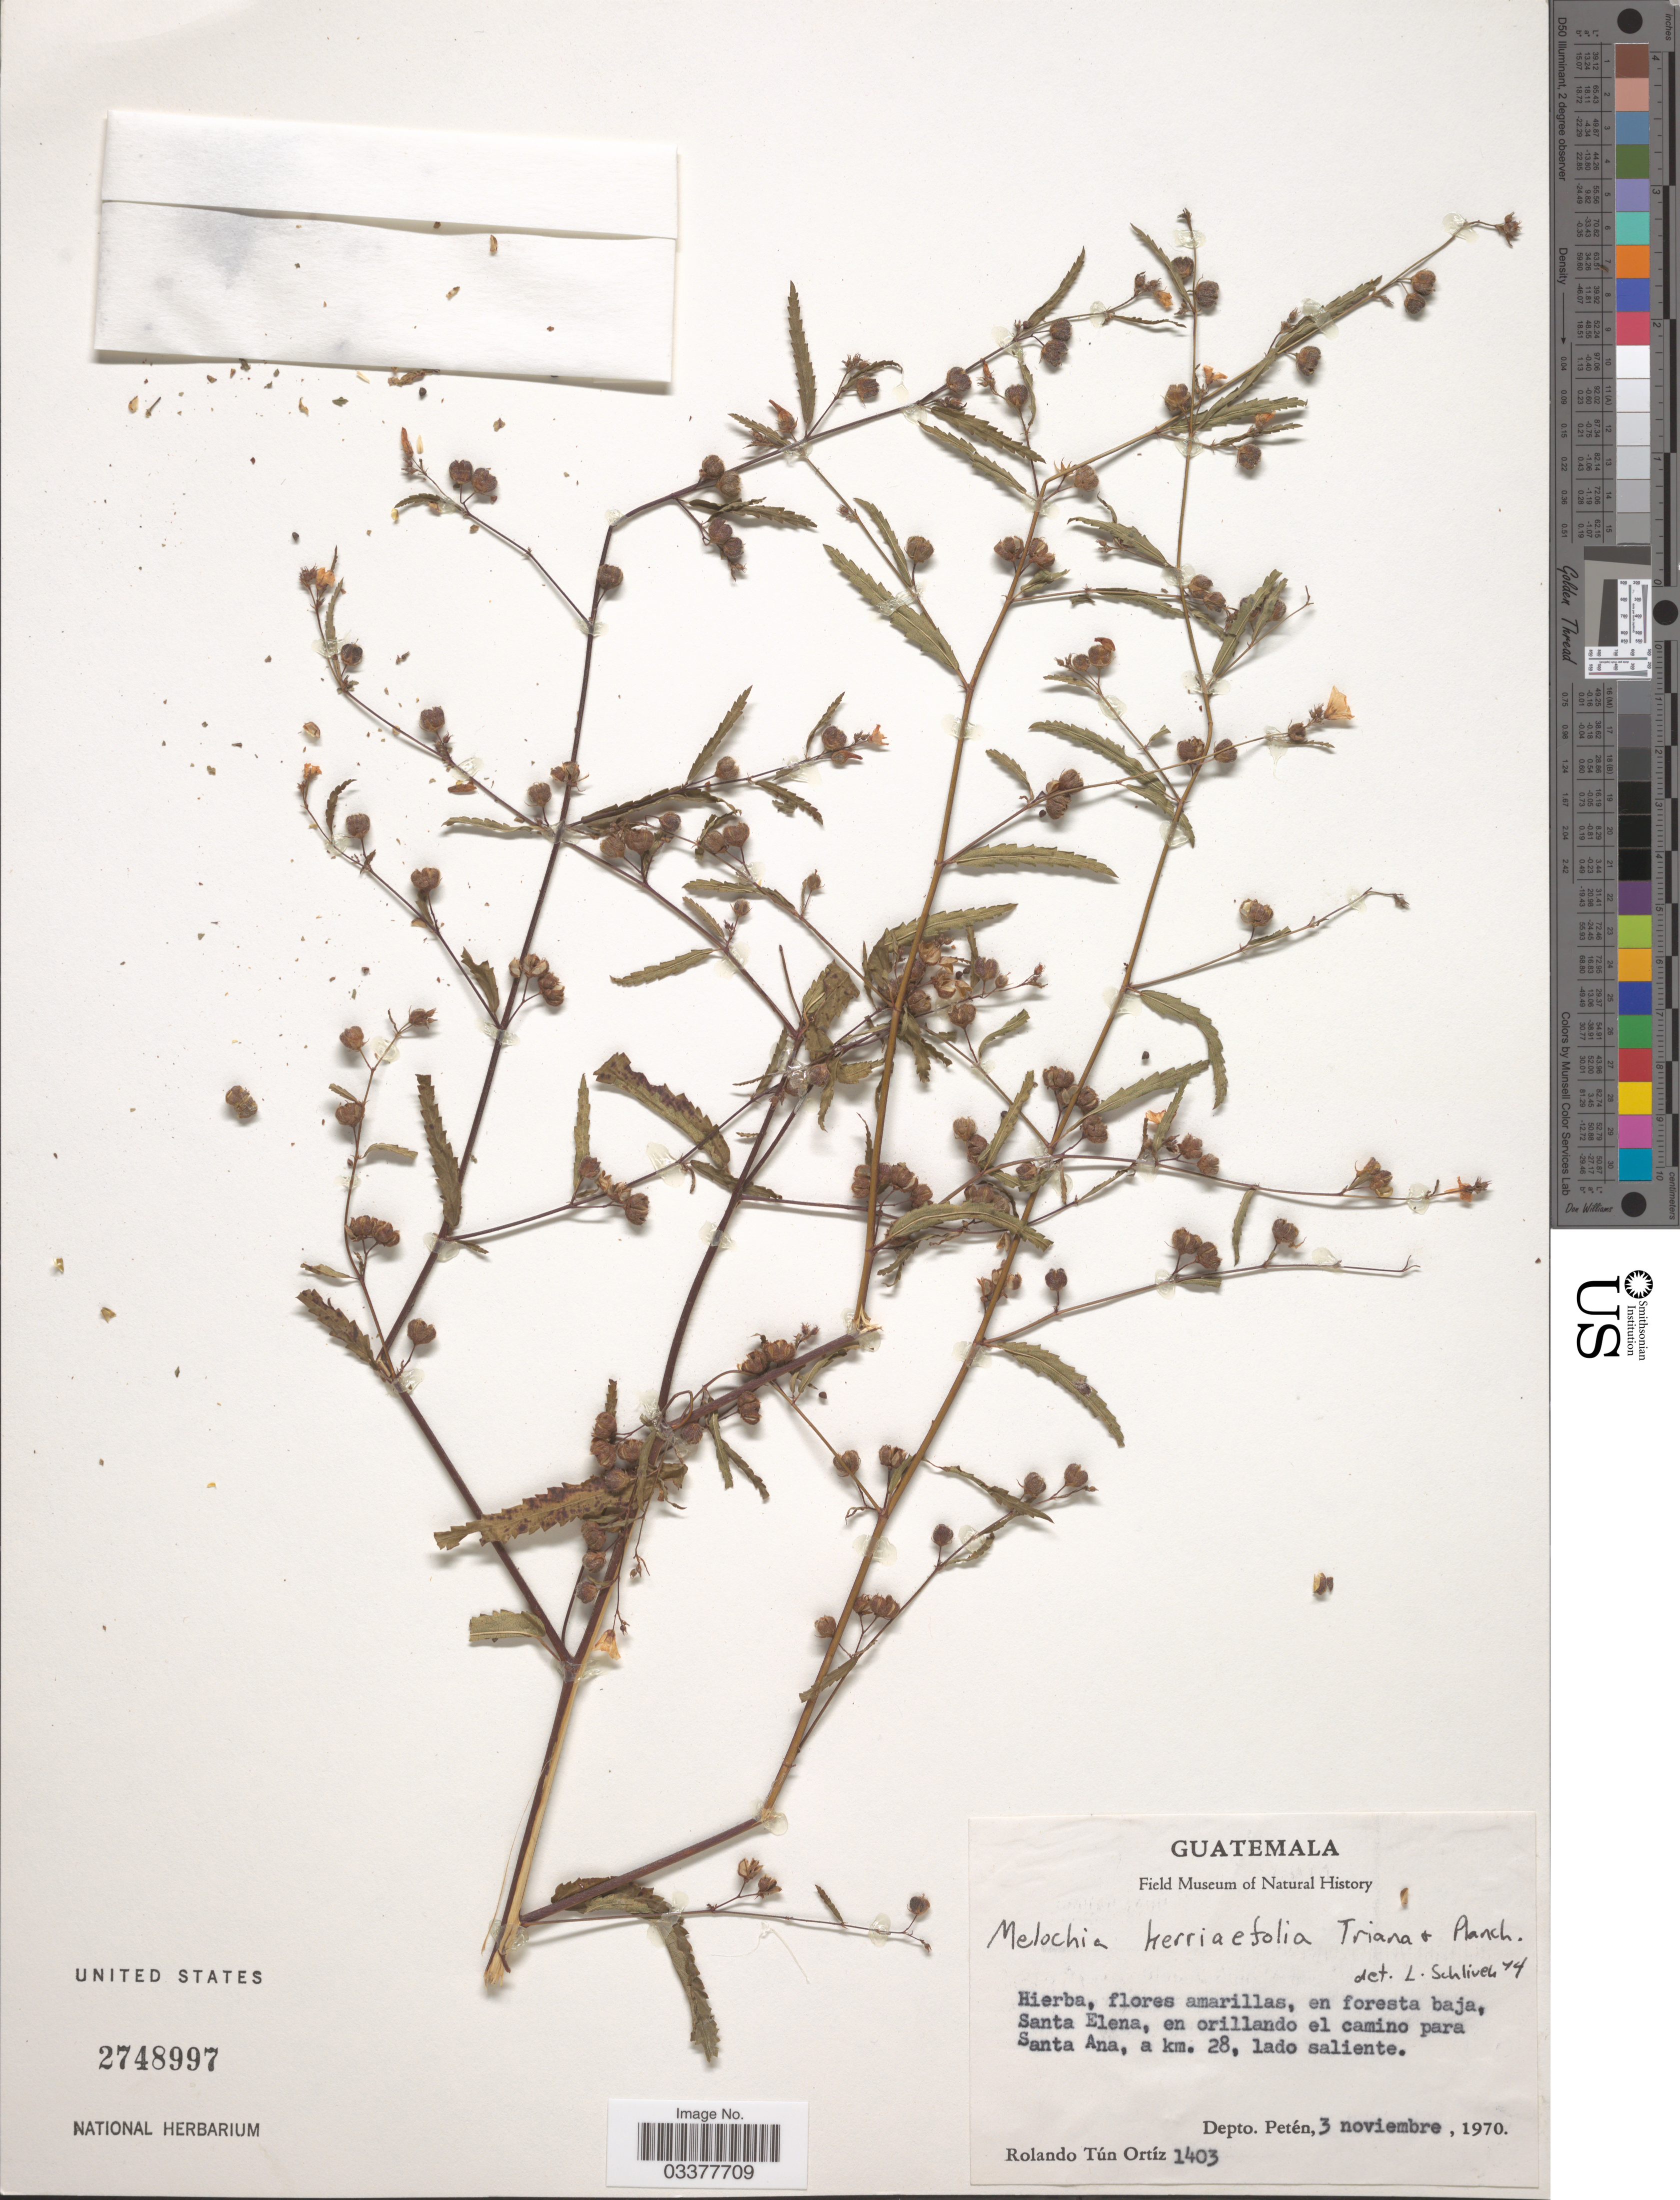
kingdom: Plantae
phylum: Tracheophyta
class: Magnoliopsida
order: Malvales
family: Malvaceae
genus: Melochia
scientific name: Melochia kerriifolia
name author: Triana & Planch.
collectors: R. T. Ortíz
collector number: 1403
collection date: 1970-11-03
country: Guatemala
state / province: El Petén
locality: En foresta baja, Santa Elena, en orillando el camino para Santa Ana, a km. 28, lado saliente. Depto. Petén.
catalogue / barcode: US 2748997